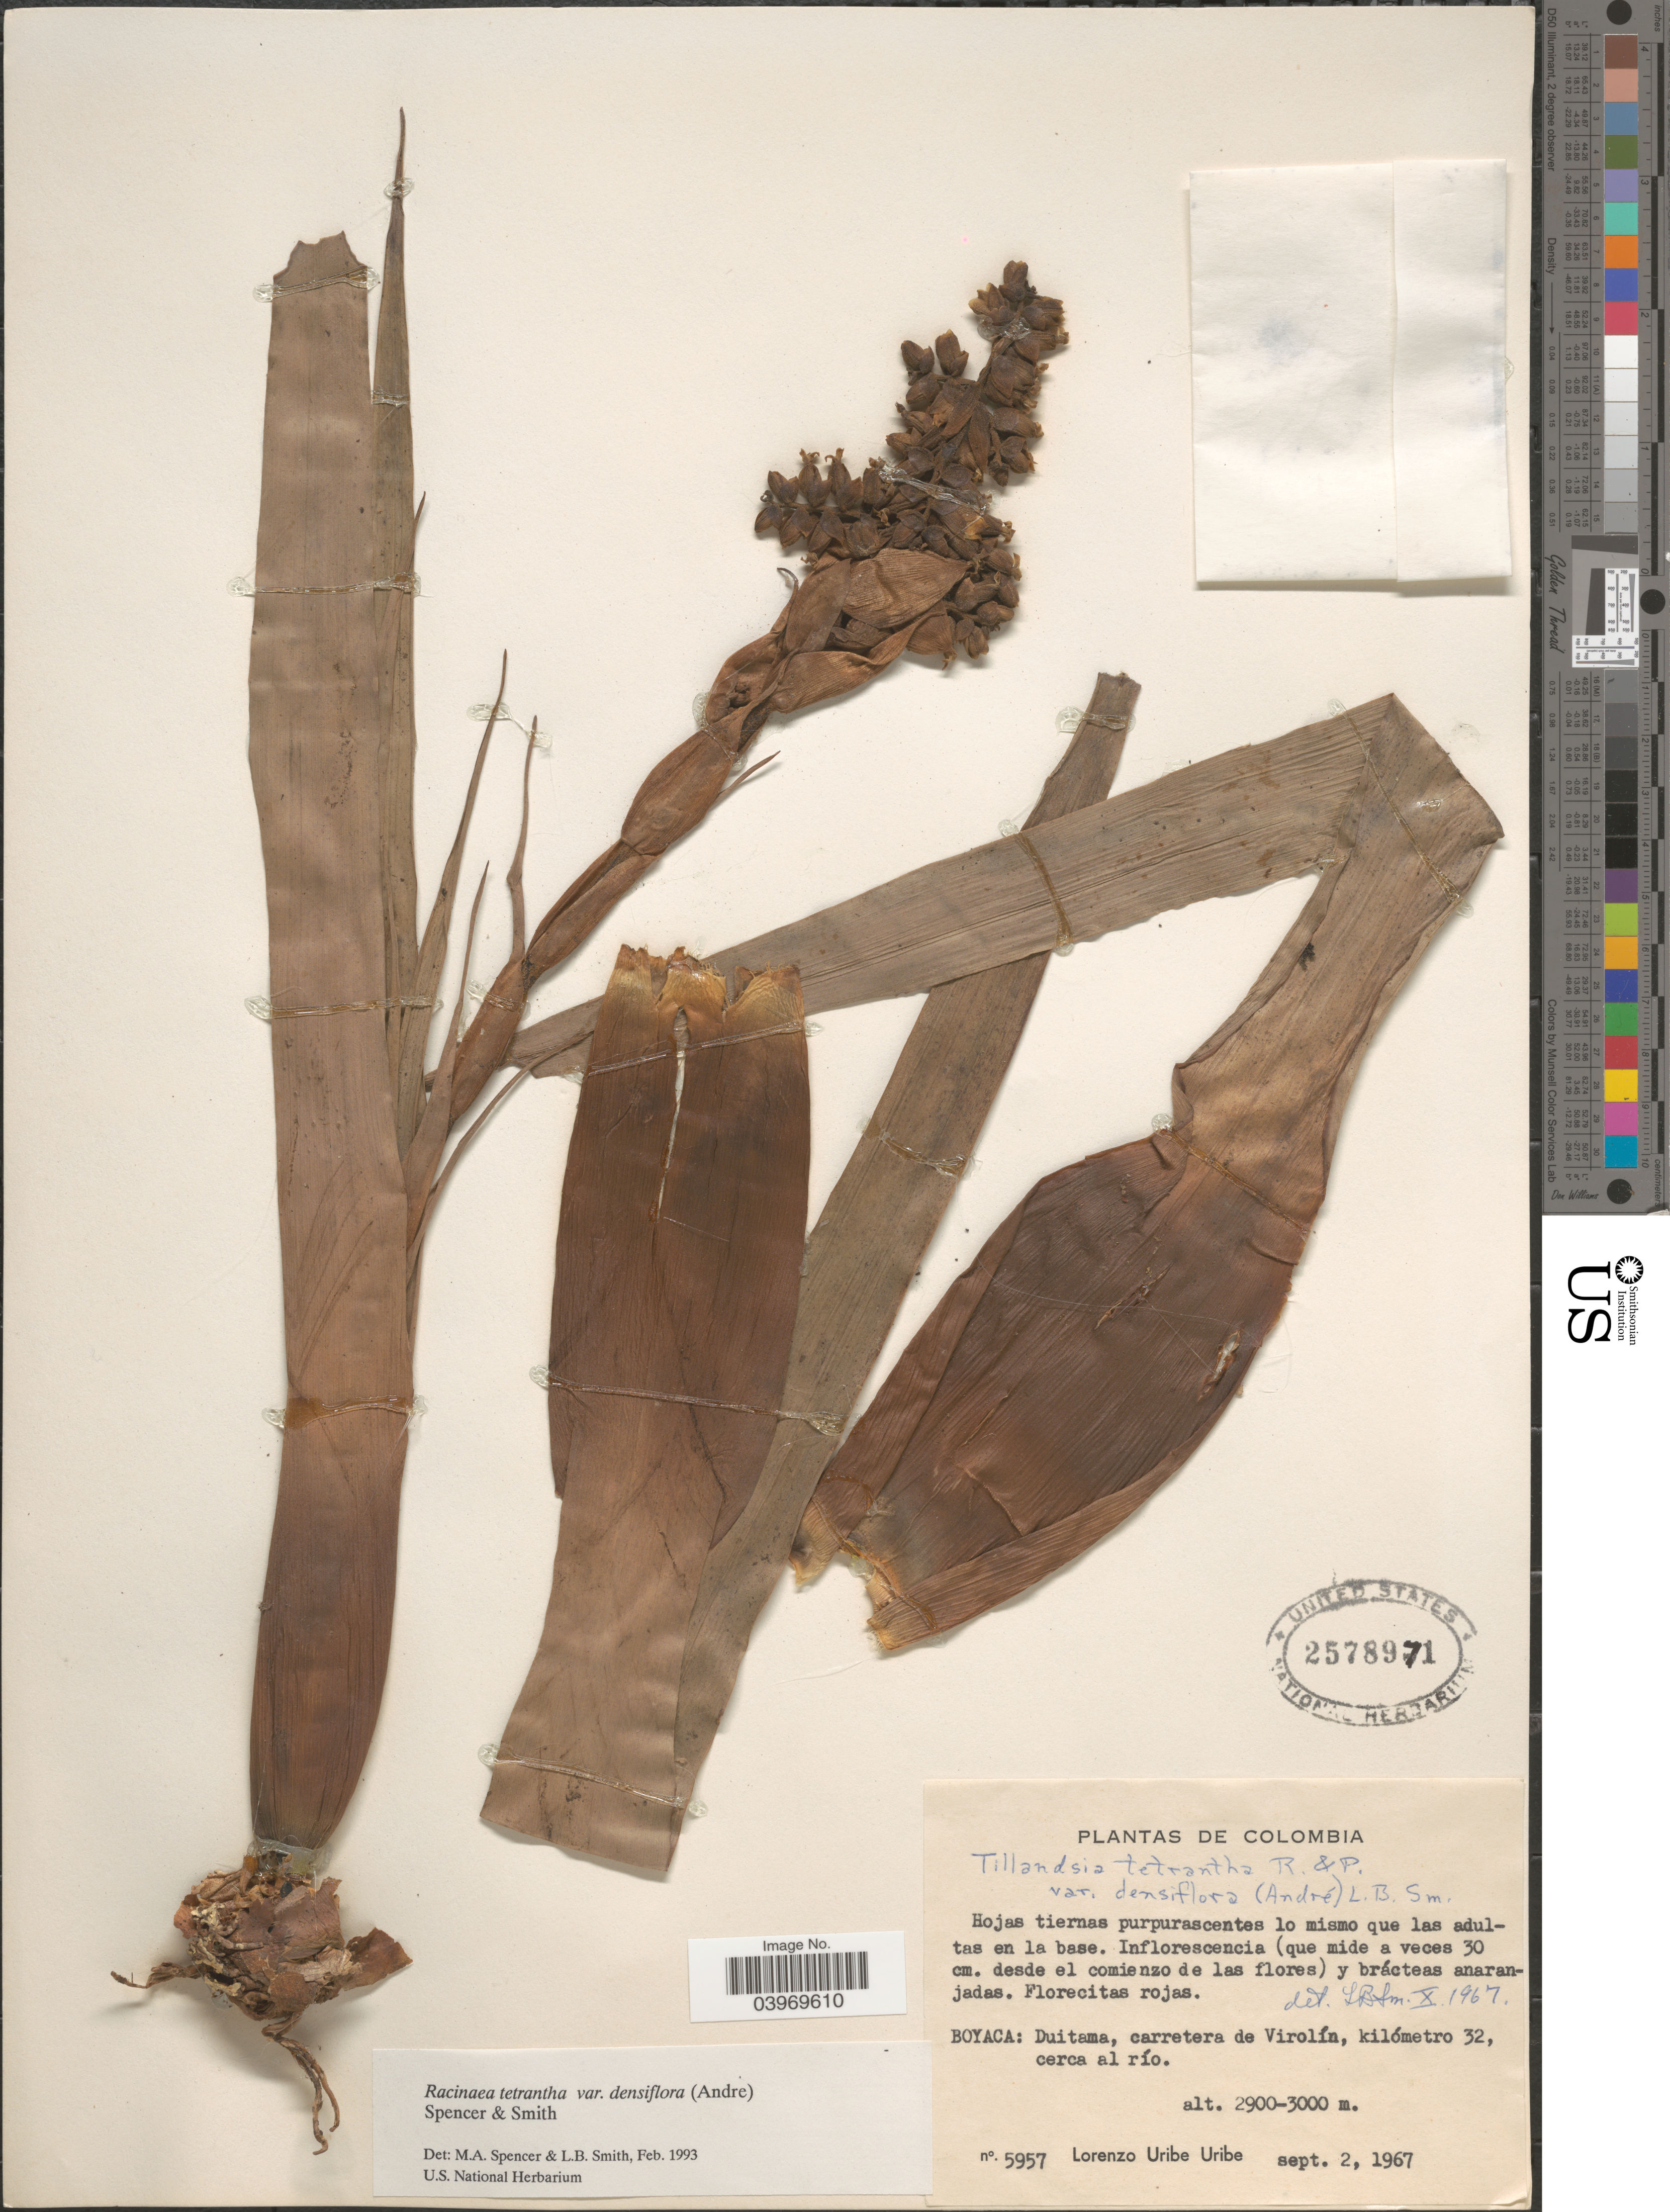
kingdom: Plantae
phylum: Tracheophyta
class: Liliopsida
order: Poales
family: Bromeliaceae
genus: Racinaea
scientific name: Racinaea tetrantha var. densiflora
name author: (André) M.A. Spencer & L.B. Sm.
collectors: L. Uribe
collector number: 5957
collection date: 1967-09-02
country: Colombia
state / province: Boyacá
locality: Duitama, carretera de Virolín, kilómetro 32, cerca al río.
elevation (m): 2900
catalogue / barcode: US 2578971